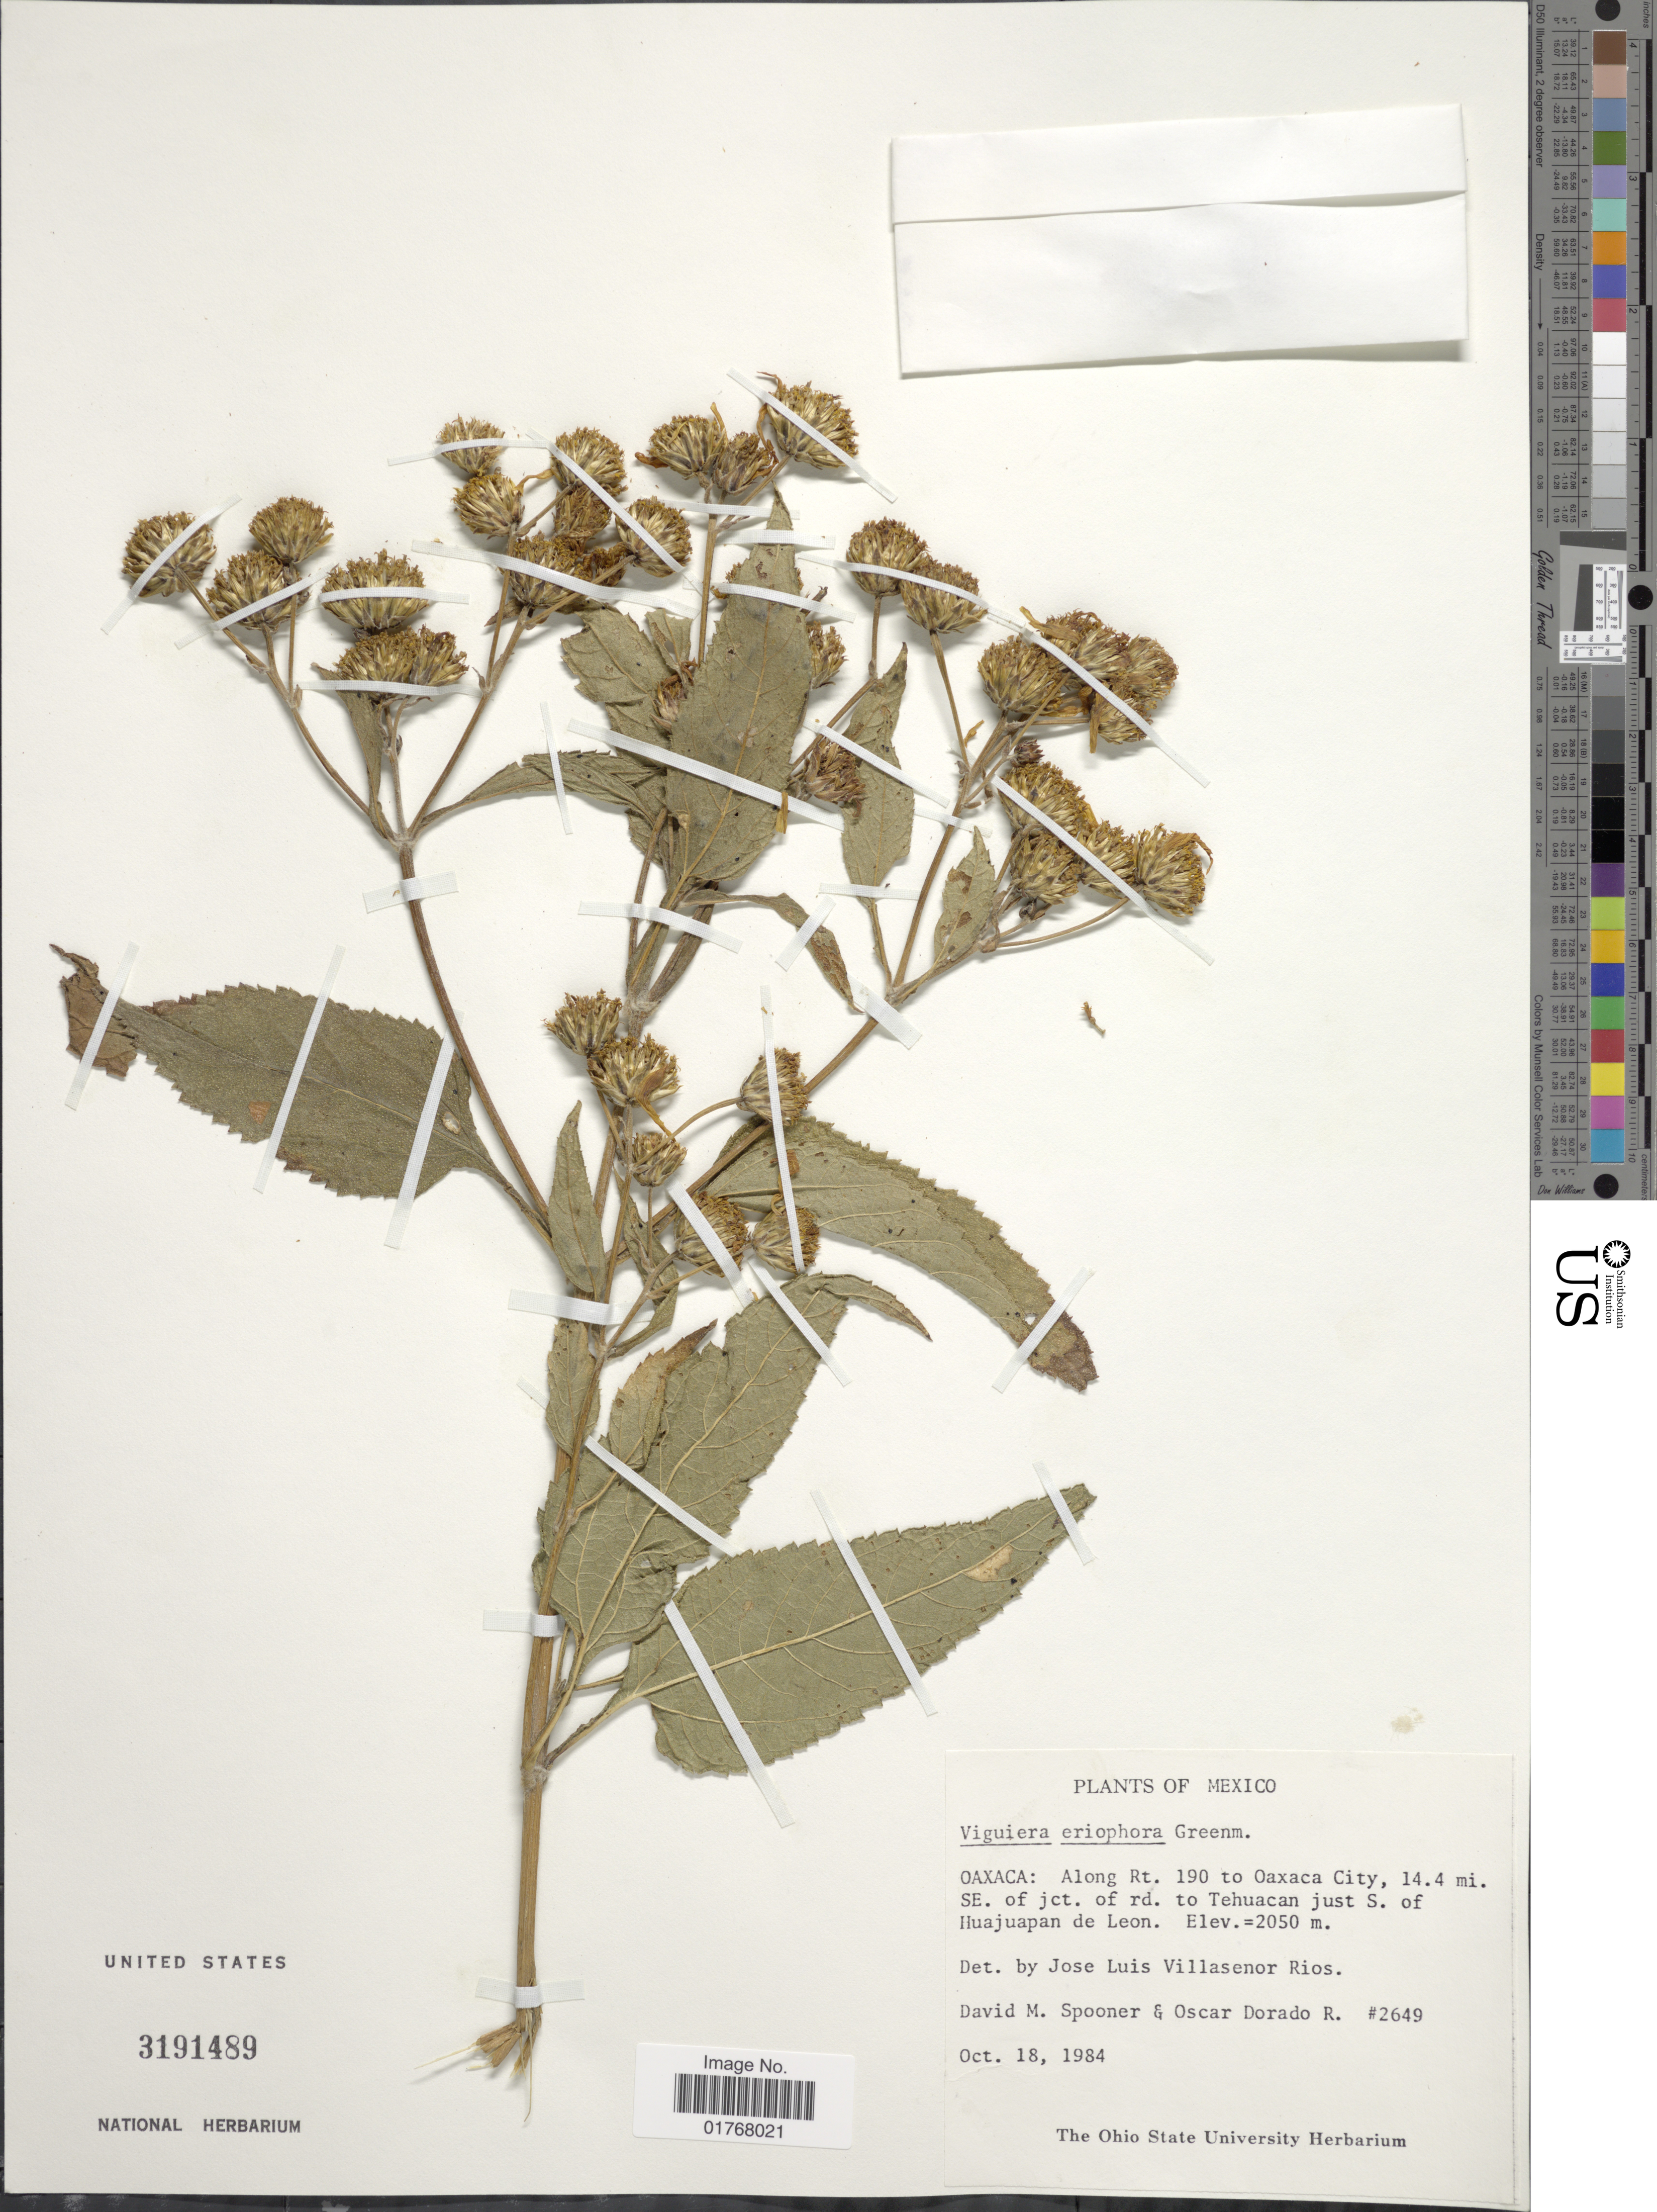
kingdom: Plantae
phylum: Tracheophyta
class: Magnoliopsida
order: Asterales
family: Asteraceae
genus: Viguiera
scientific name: Viguiera eriophora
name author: Greenm.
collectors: D. Spooner & O. R. Dorado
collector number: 2649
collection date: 1984-10-18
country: Mexico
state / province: Oaxaca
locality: Along Rt 190 to Oaxaca City, 14.4 mi. SE of jct of rd to Tehuacan just S, of of Huajuapan de Leon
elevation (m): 2050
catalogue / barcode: US 3191489